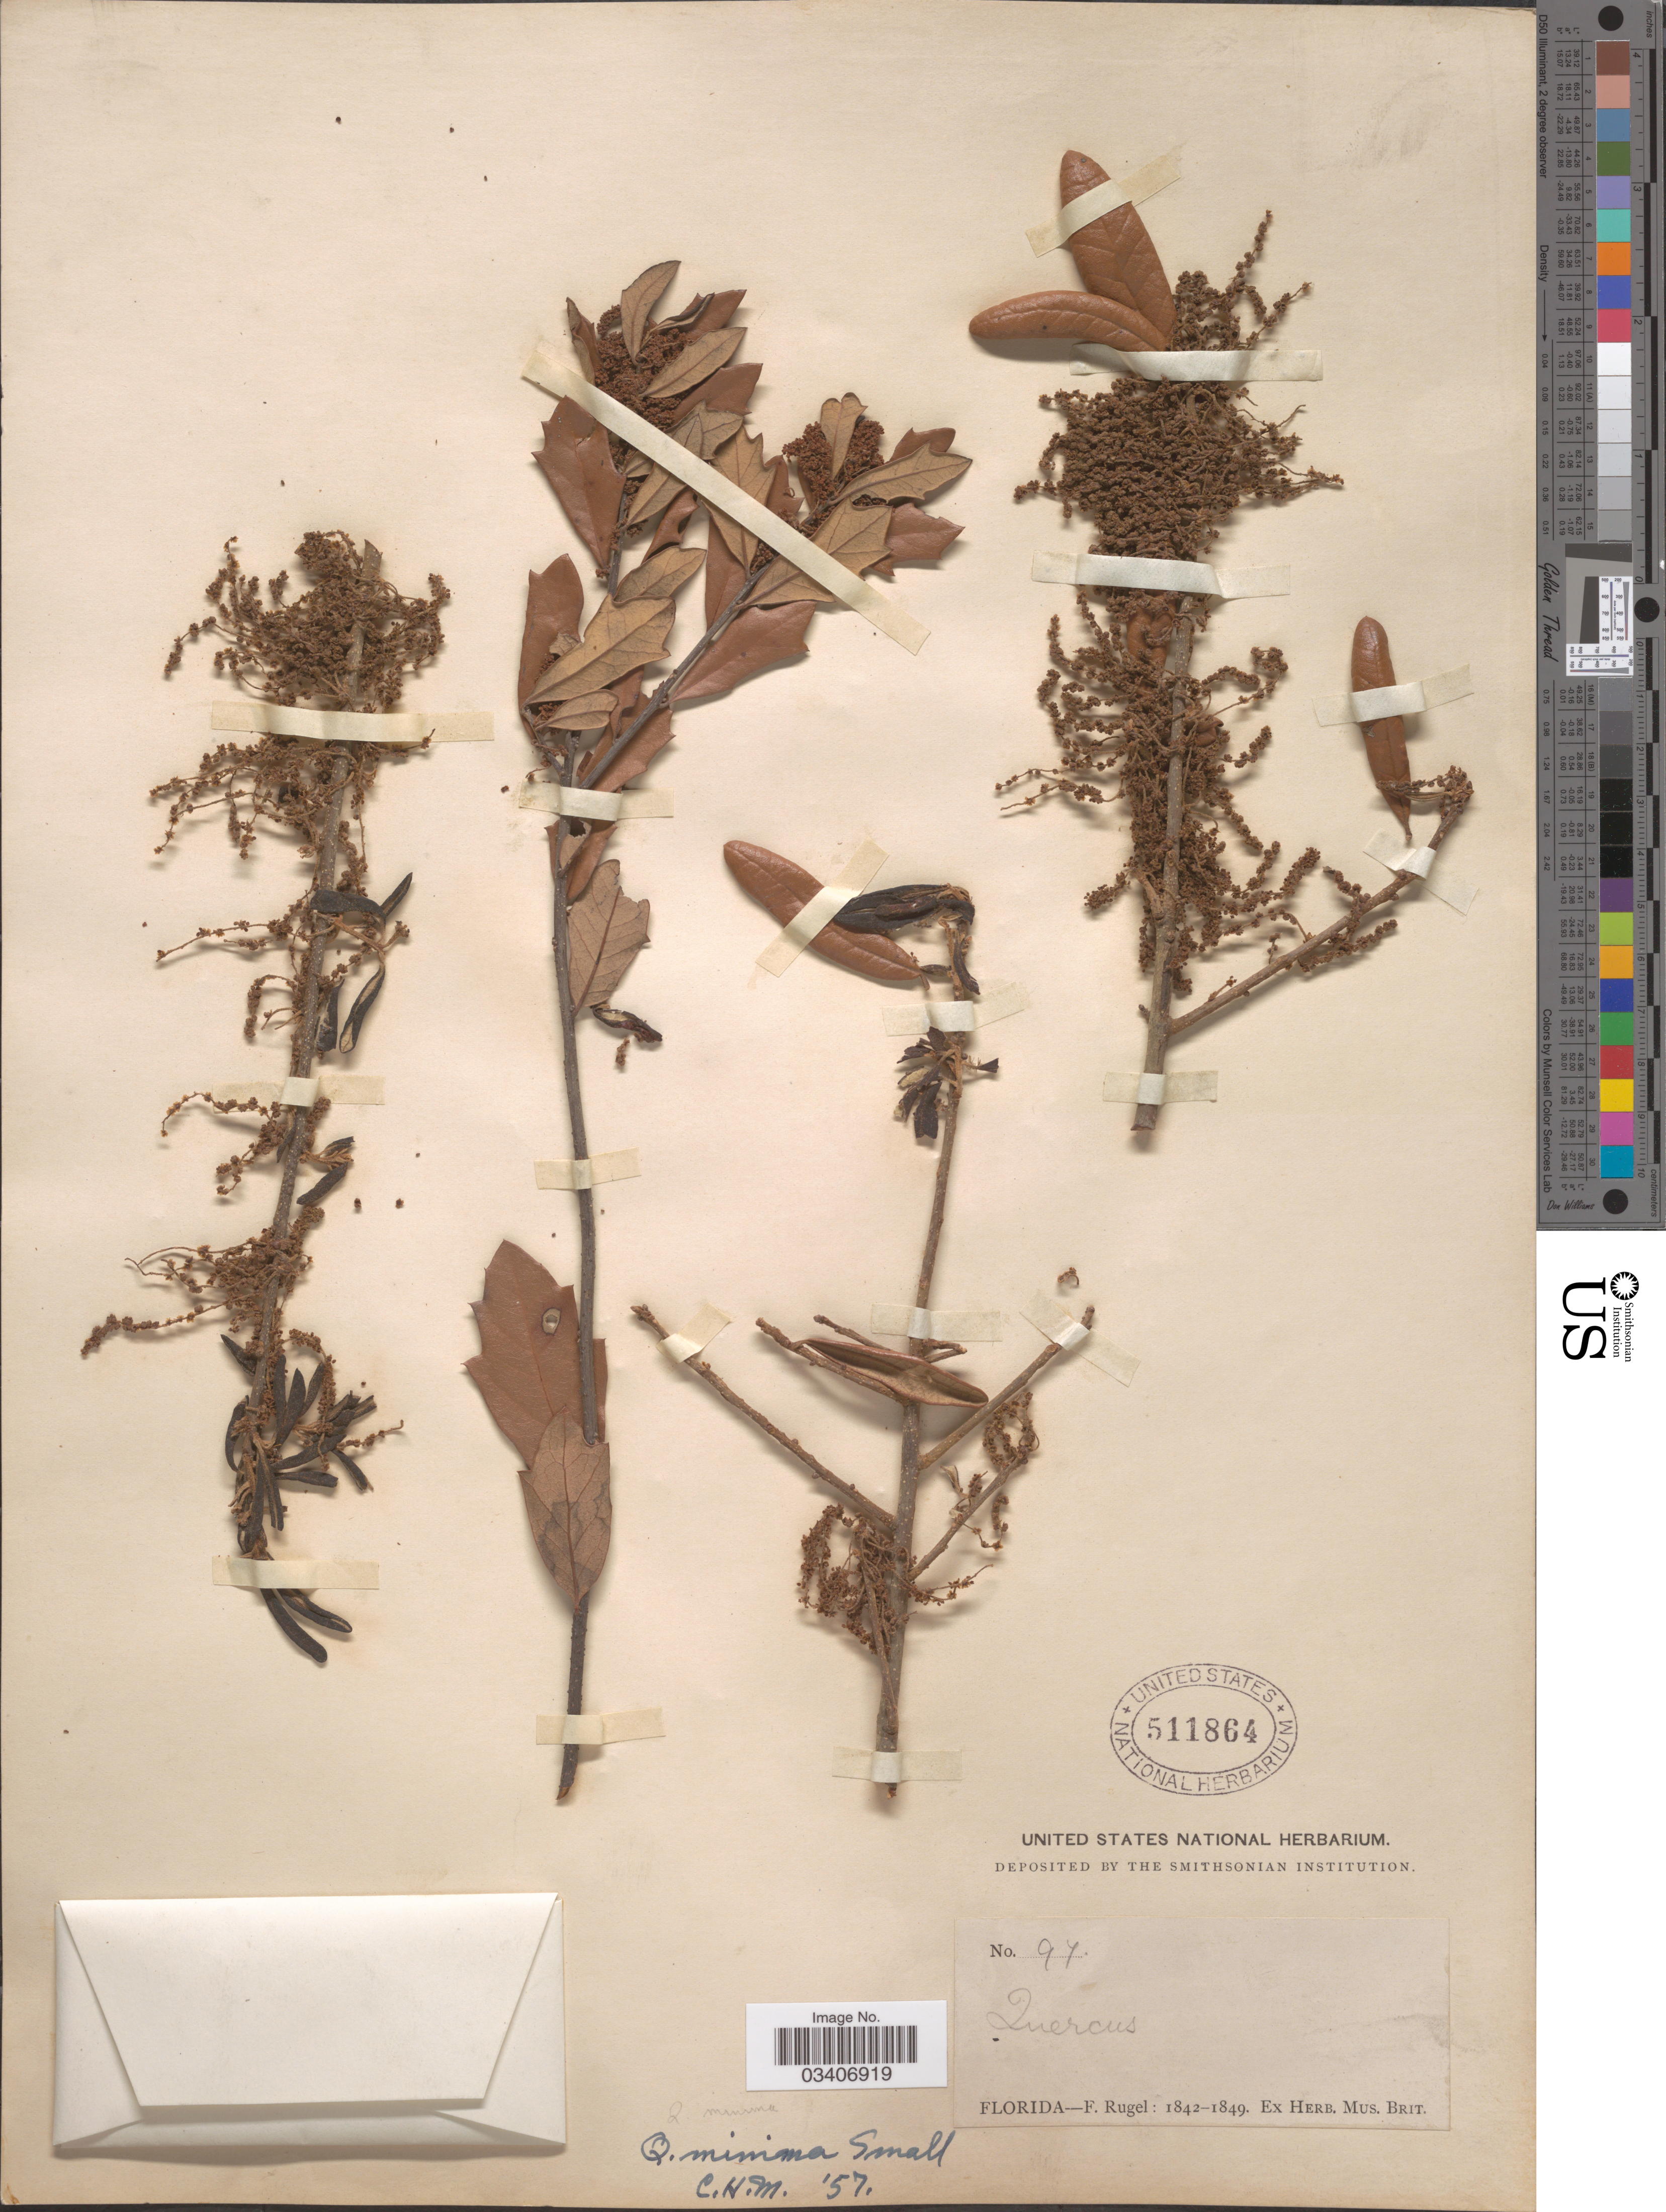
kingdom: Plantae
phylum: Tracheophyta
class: Magnoliopsida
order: Fagales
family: Fagaceae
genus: Quercus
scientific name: Quercus minima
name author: (Sarg.) Small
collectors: F. Rugel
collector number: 94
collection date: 1842/1849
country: United States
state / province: Florida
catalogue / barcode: US 511864